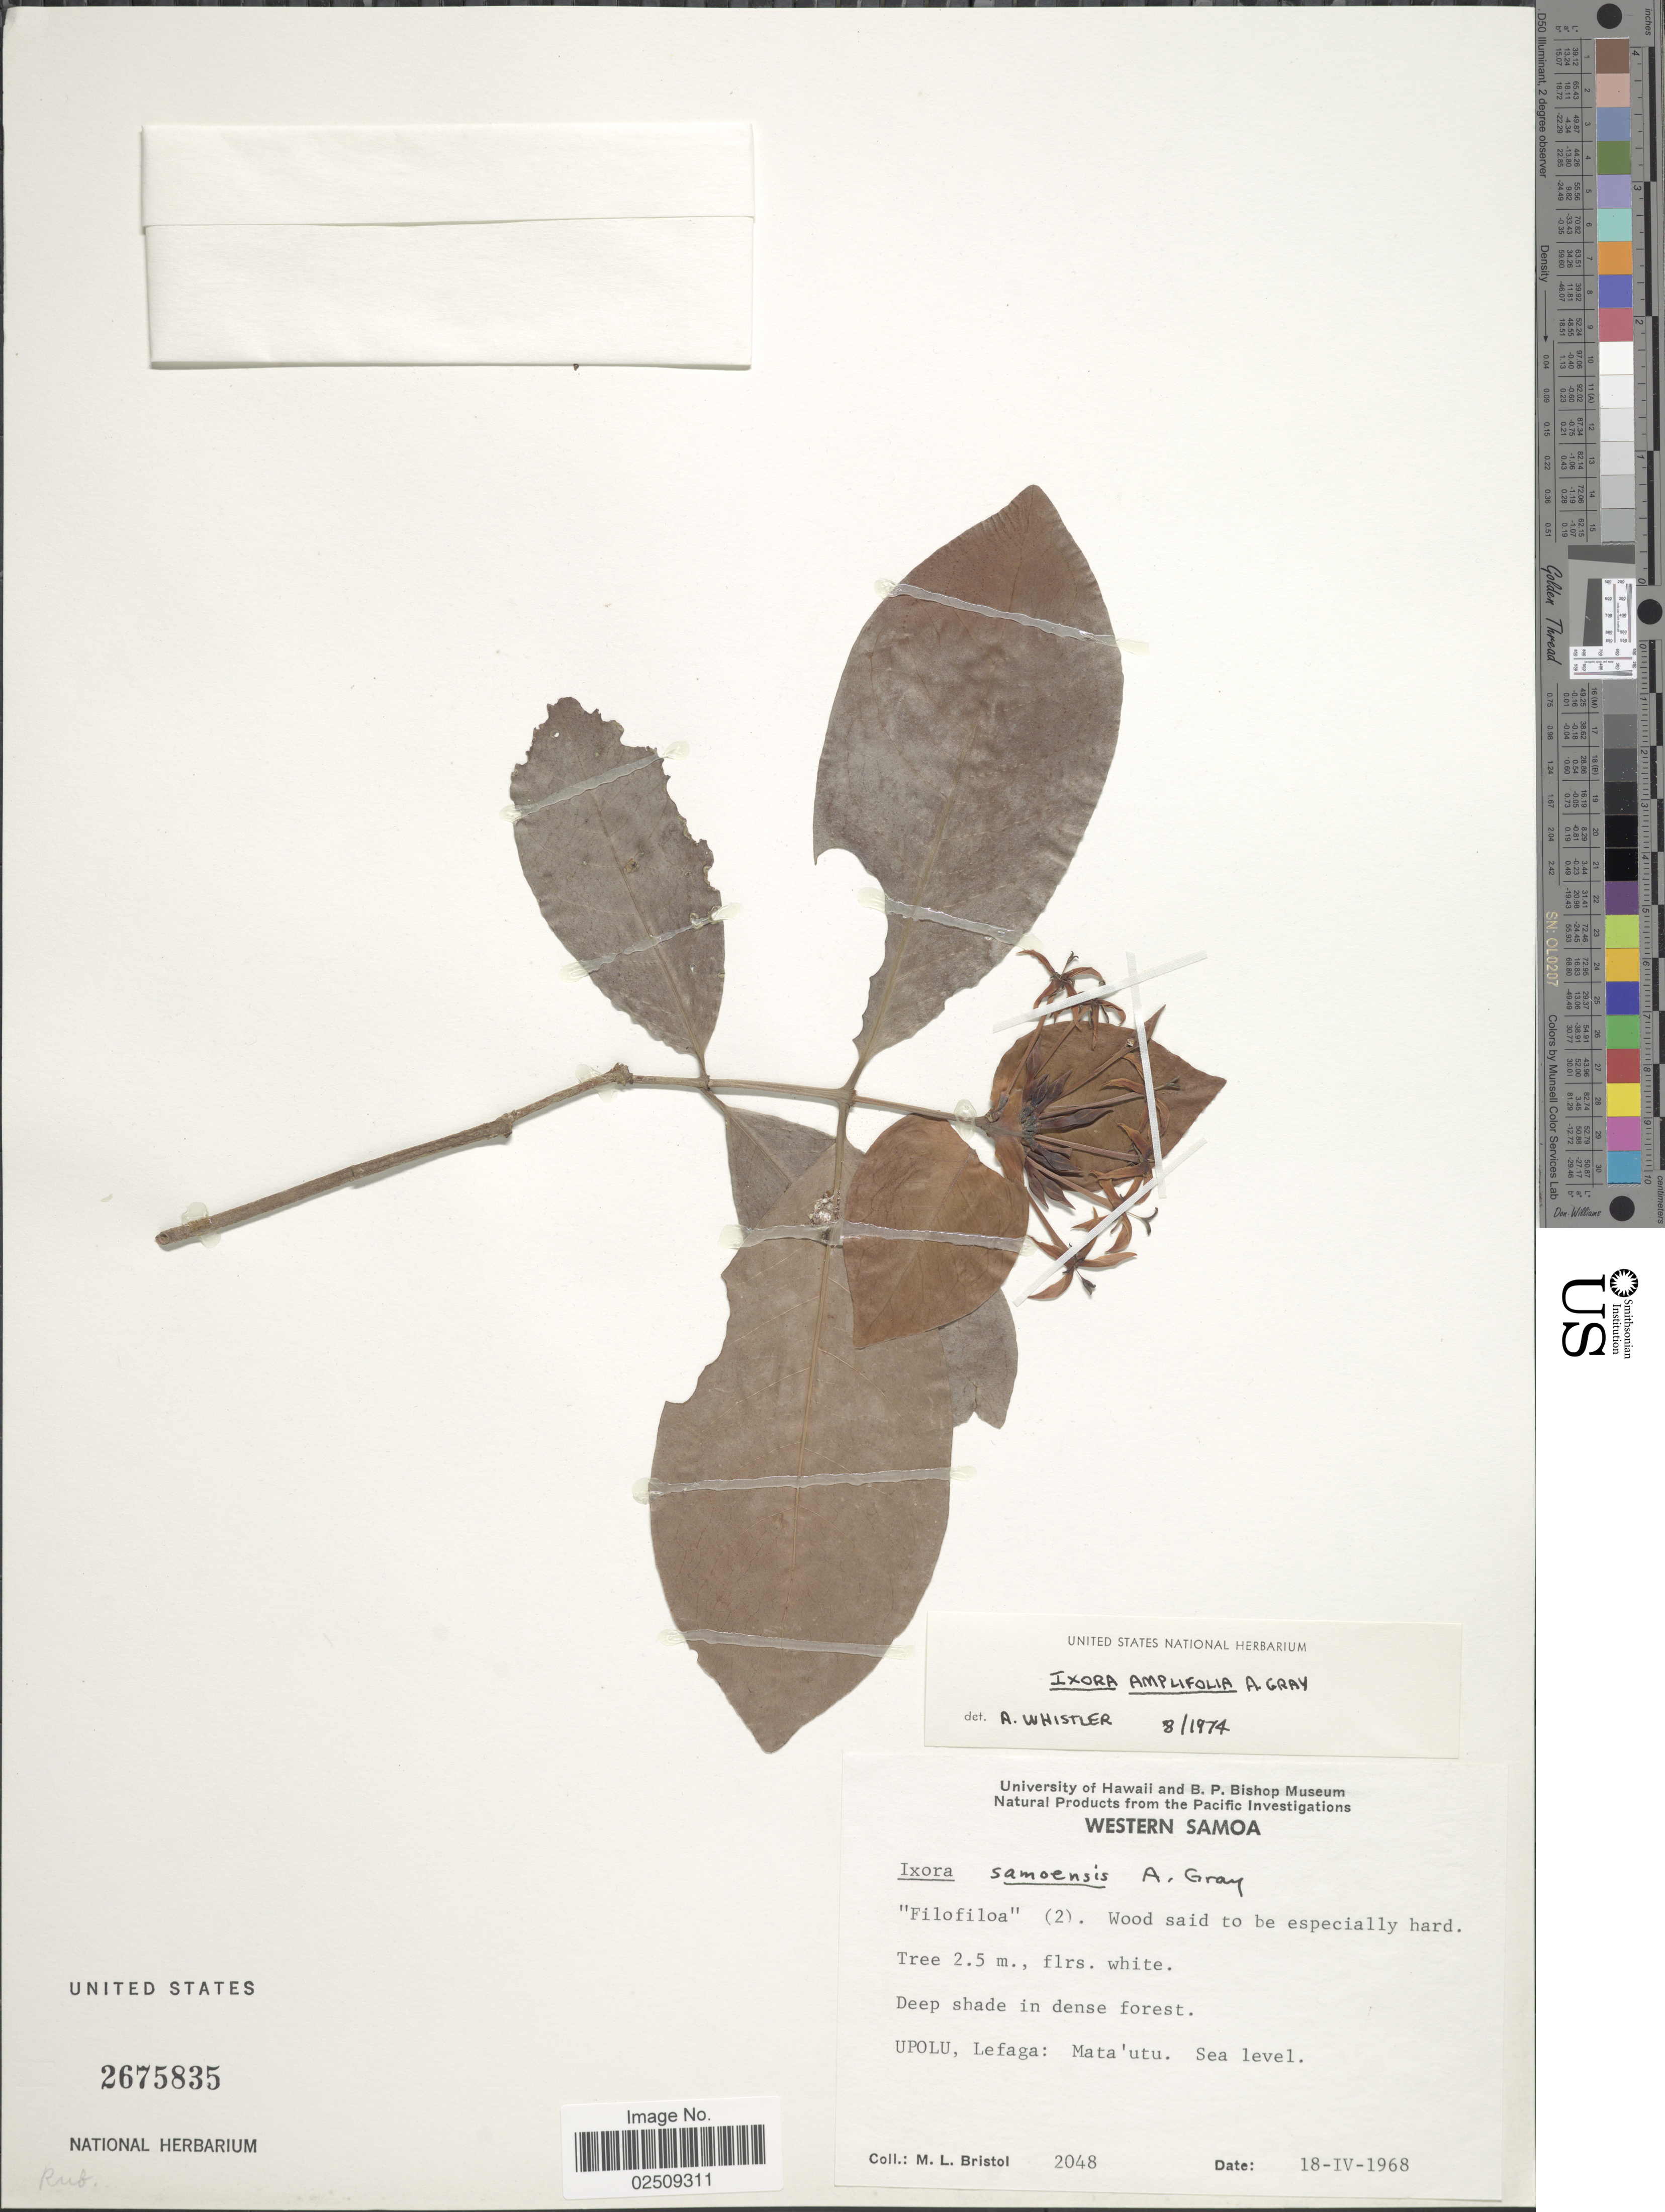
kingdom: Plantae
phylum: Tracheophyta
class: Magnoliopsida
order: Gentianales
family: Rubiaceae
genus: Ixora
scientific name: Ixora amplifolia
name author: A. Gray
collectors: M. L. Bristol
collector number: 2048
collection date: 1968-04-18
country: Samoa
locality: Upolu, Lefaga: Mata'utu.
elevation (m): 0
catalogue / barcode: US 2675835